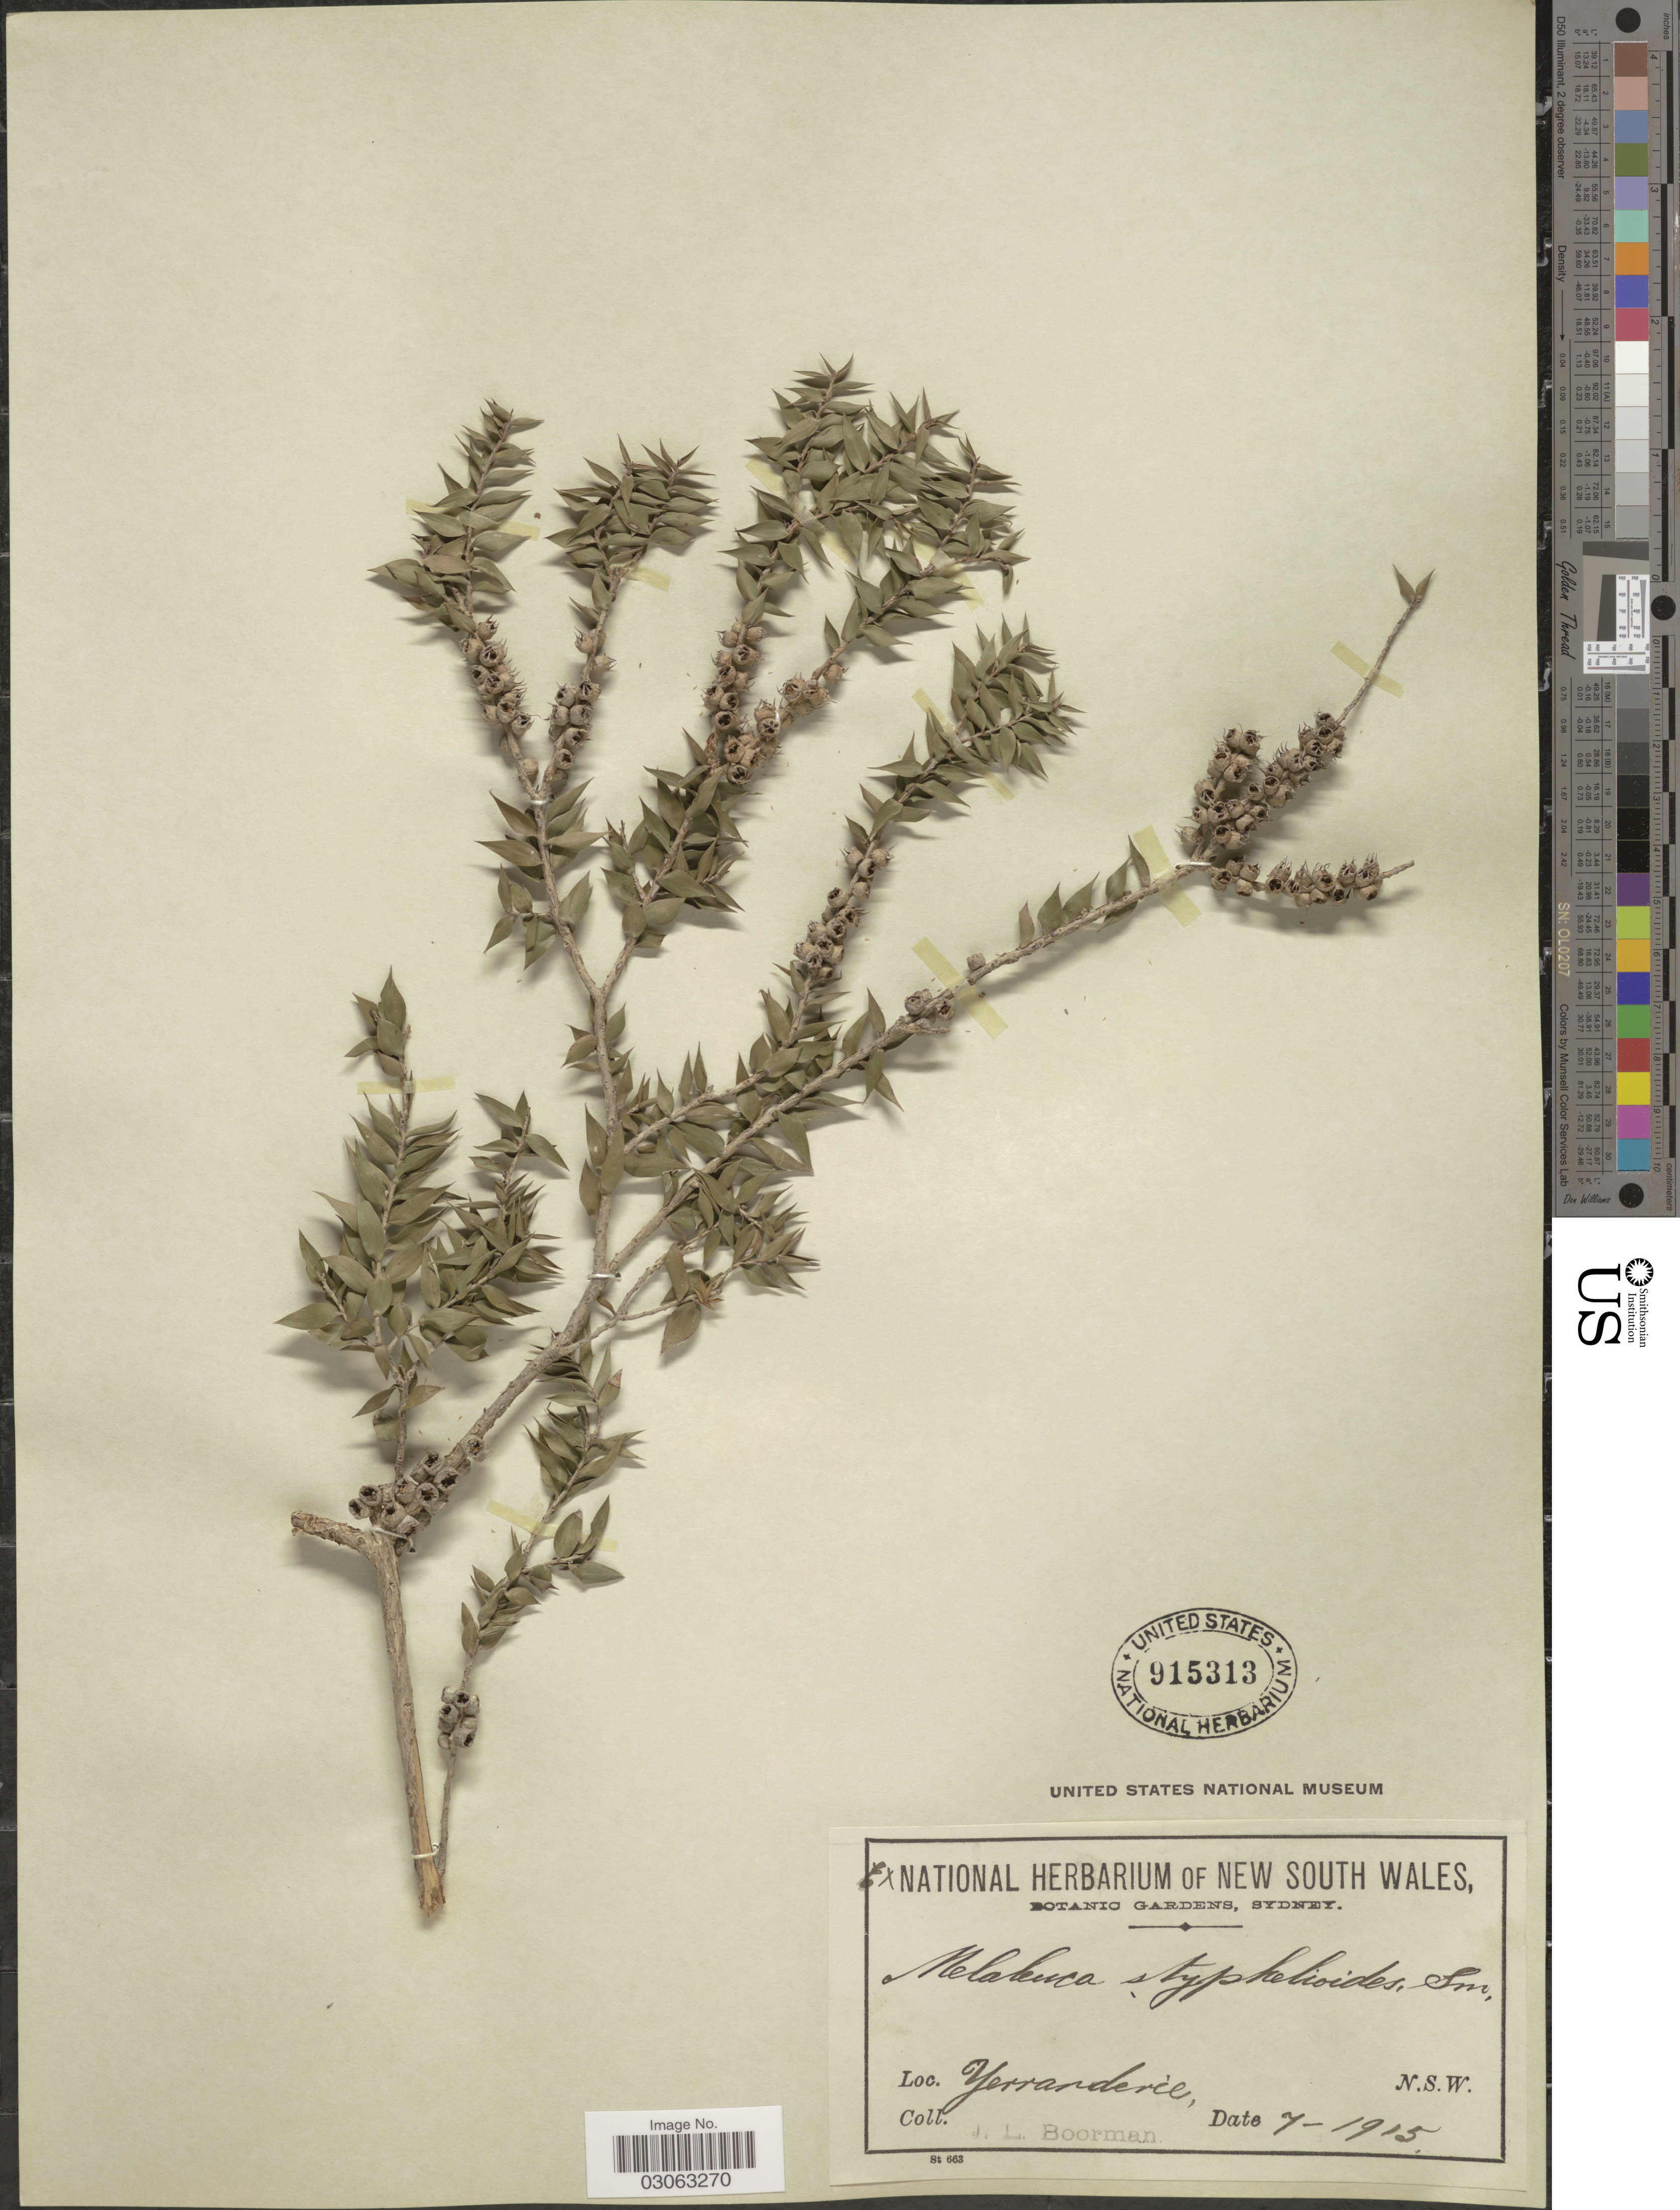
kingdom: Plantae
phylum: Tracheophyta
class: Magnoliopsida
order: Myrtales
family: Myrtaceae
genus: Melaleuca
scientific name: Melaleuca styphelioides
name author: Sm.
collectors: J. Boorman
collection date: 1915-07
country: Australia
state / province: New South Wales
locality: Yerranderie, N.S.W.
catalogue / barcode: US 915313